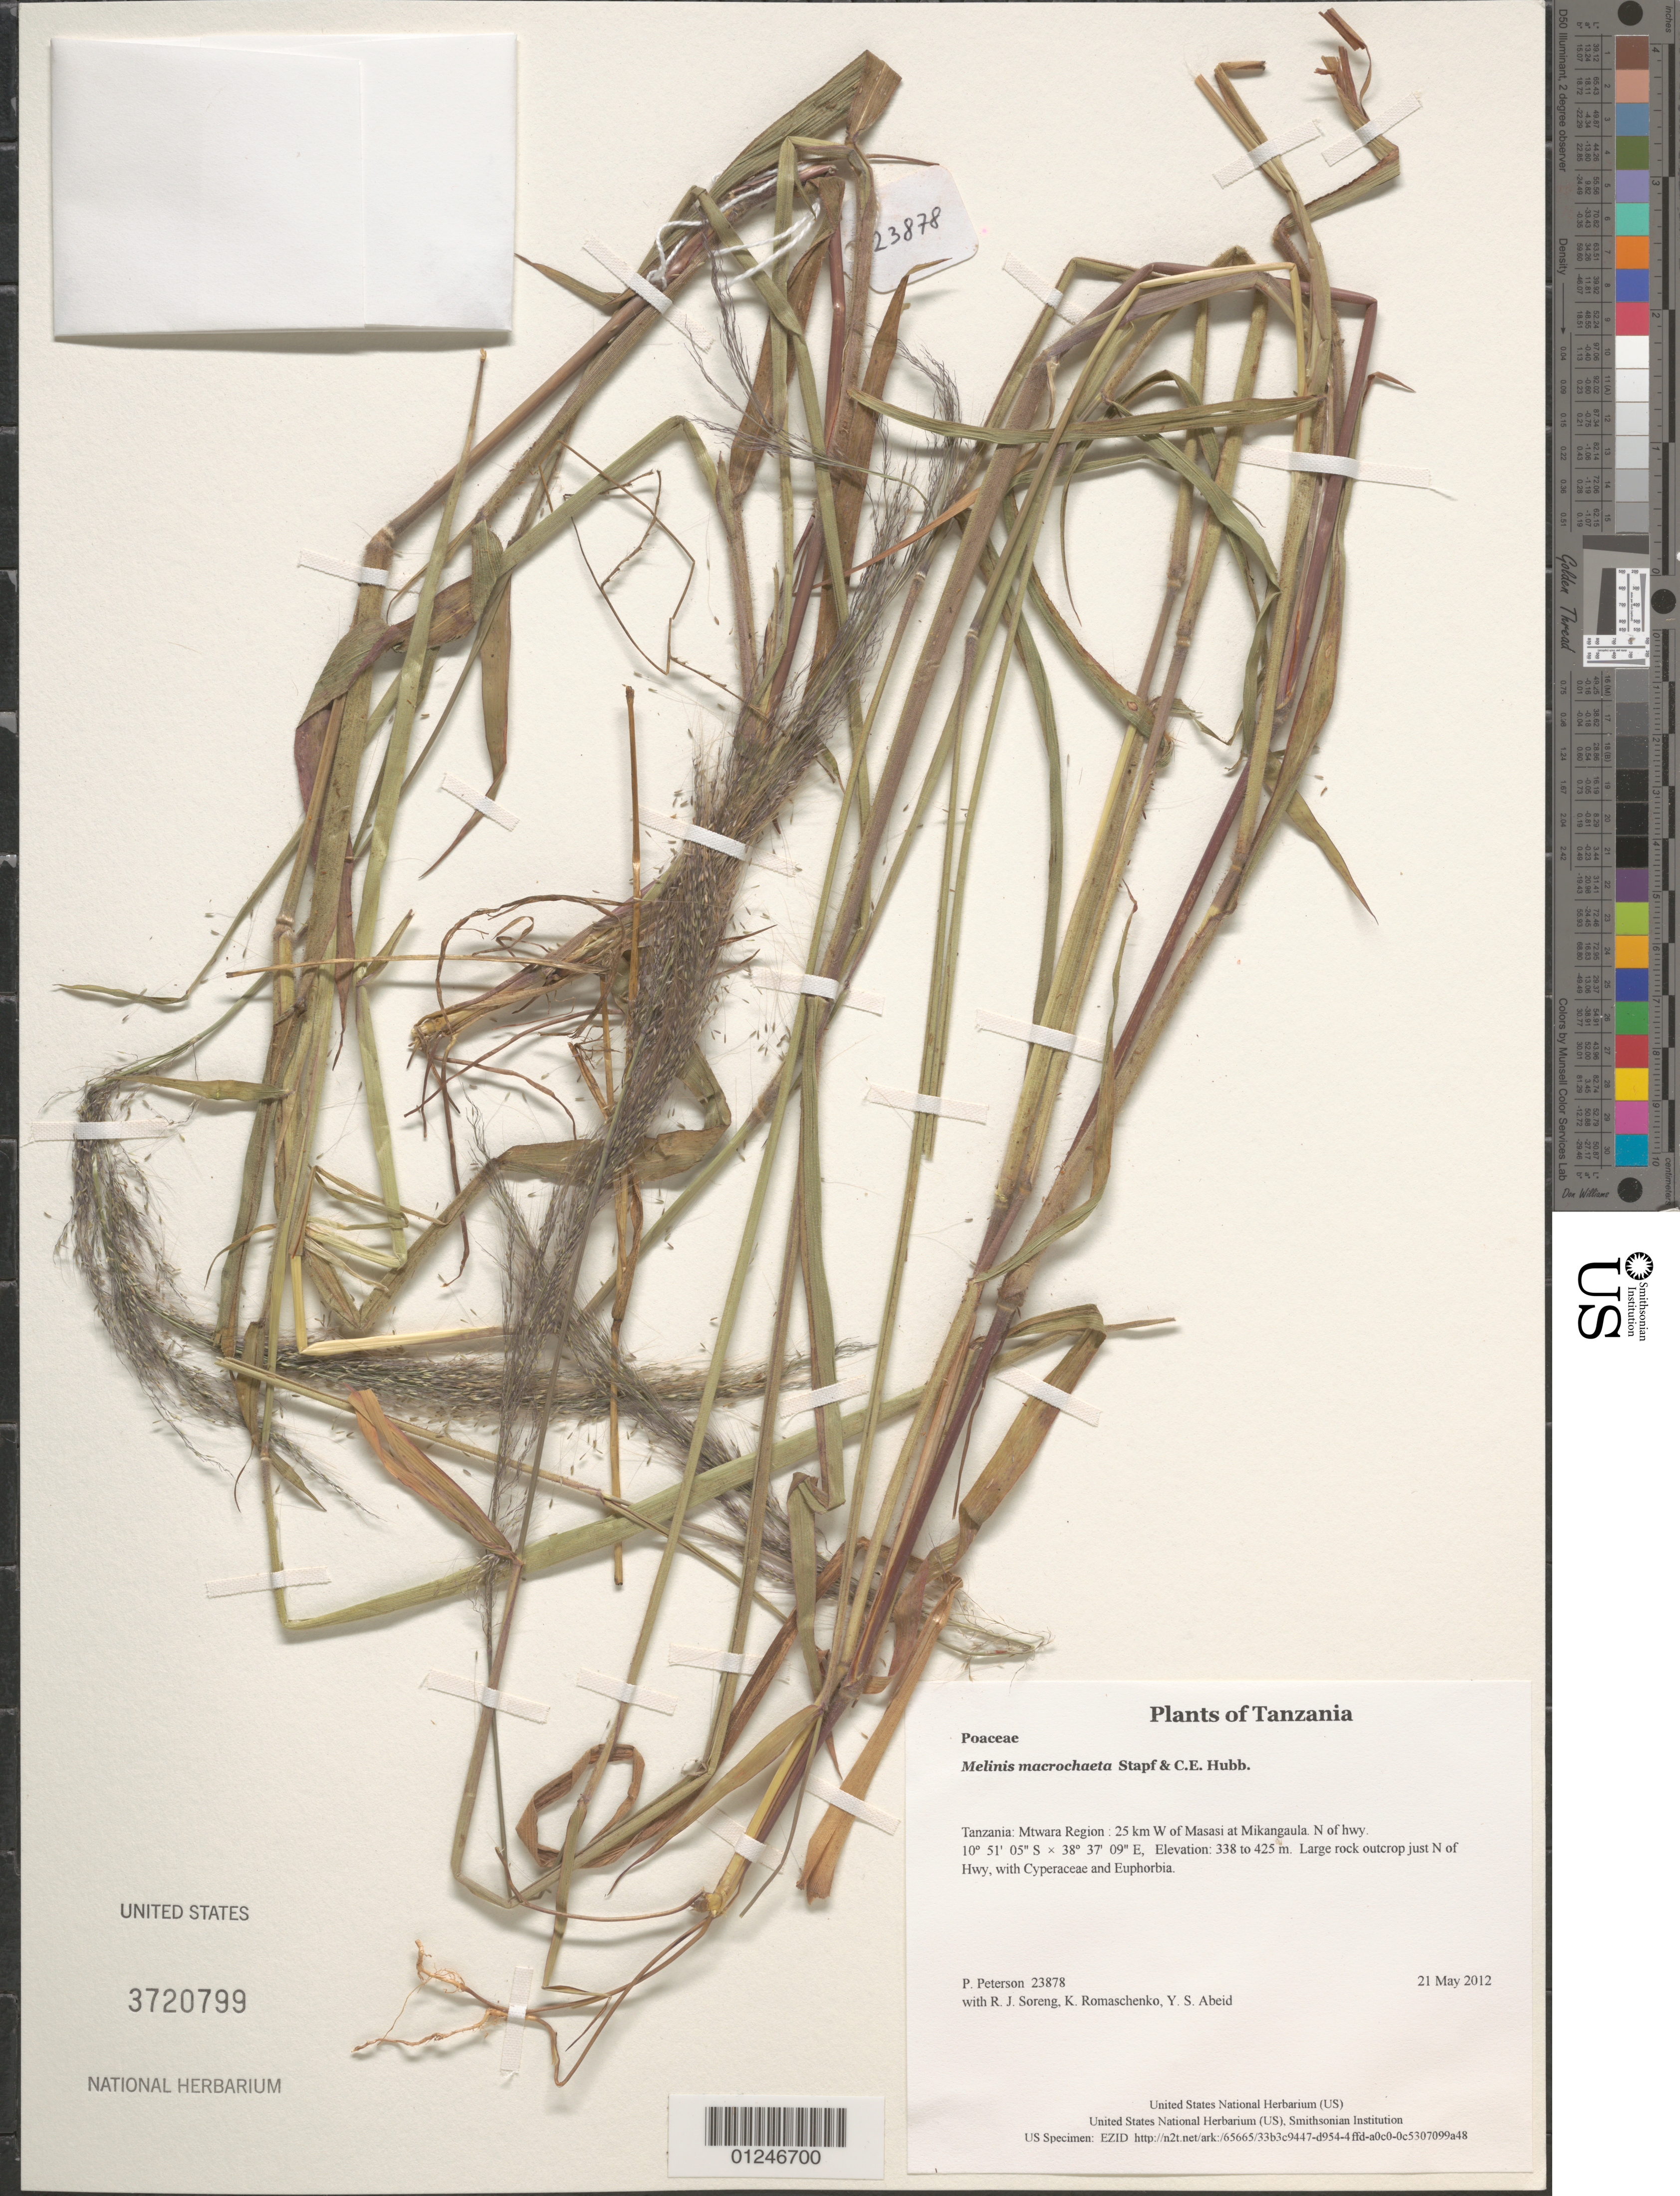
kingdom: Plantae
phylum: Tracheophyta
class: Liliopsida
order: Poales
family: Poaceae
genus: Melinis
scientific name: Melinis macrochaeta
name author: Stapf & C.E. Hubb.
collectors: P. M. Peterson, R. J. Soreng, K. Romaschenko & Y. Abeid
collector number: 23878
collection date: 2012-05-21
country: Tanzania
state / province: Mtwara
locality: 25 km W of Masasi at Mikangaula. N of hwy.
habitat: Large rock outcrop just N of Hwy, with Cyperaceae and Euphorbia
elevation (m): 338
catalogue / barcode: US 3720799